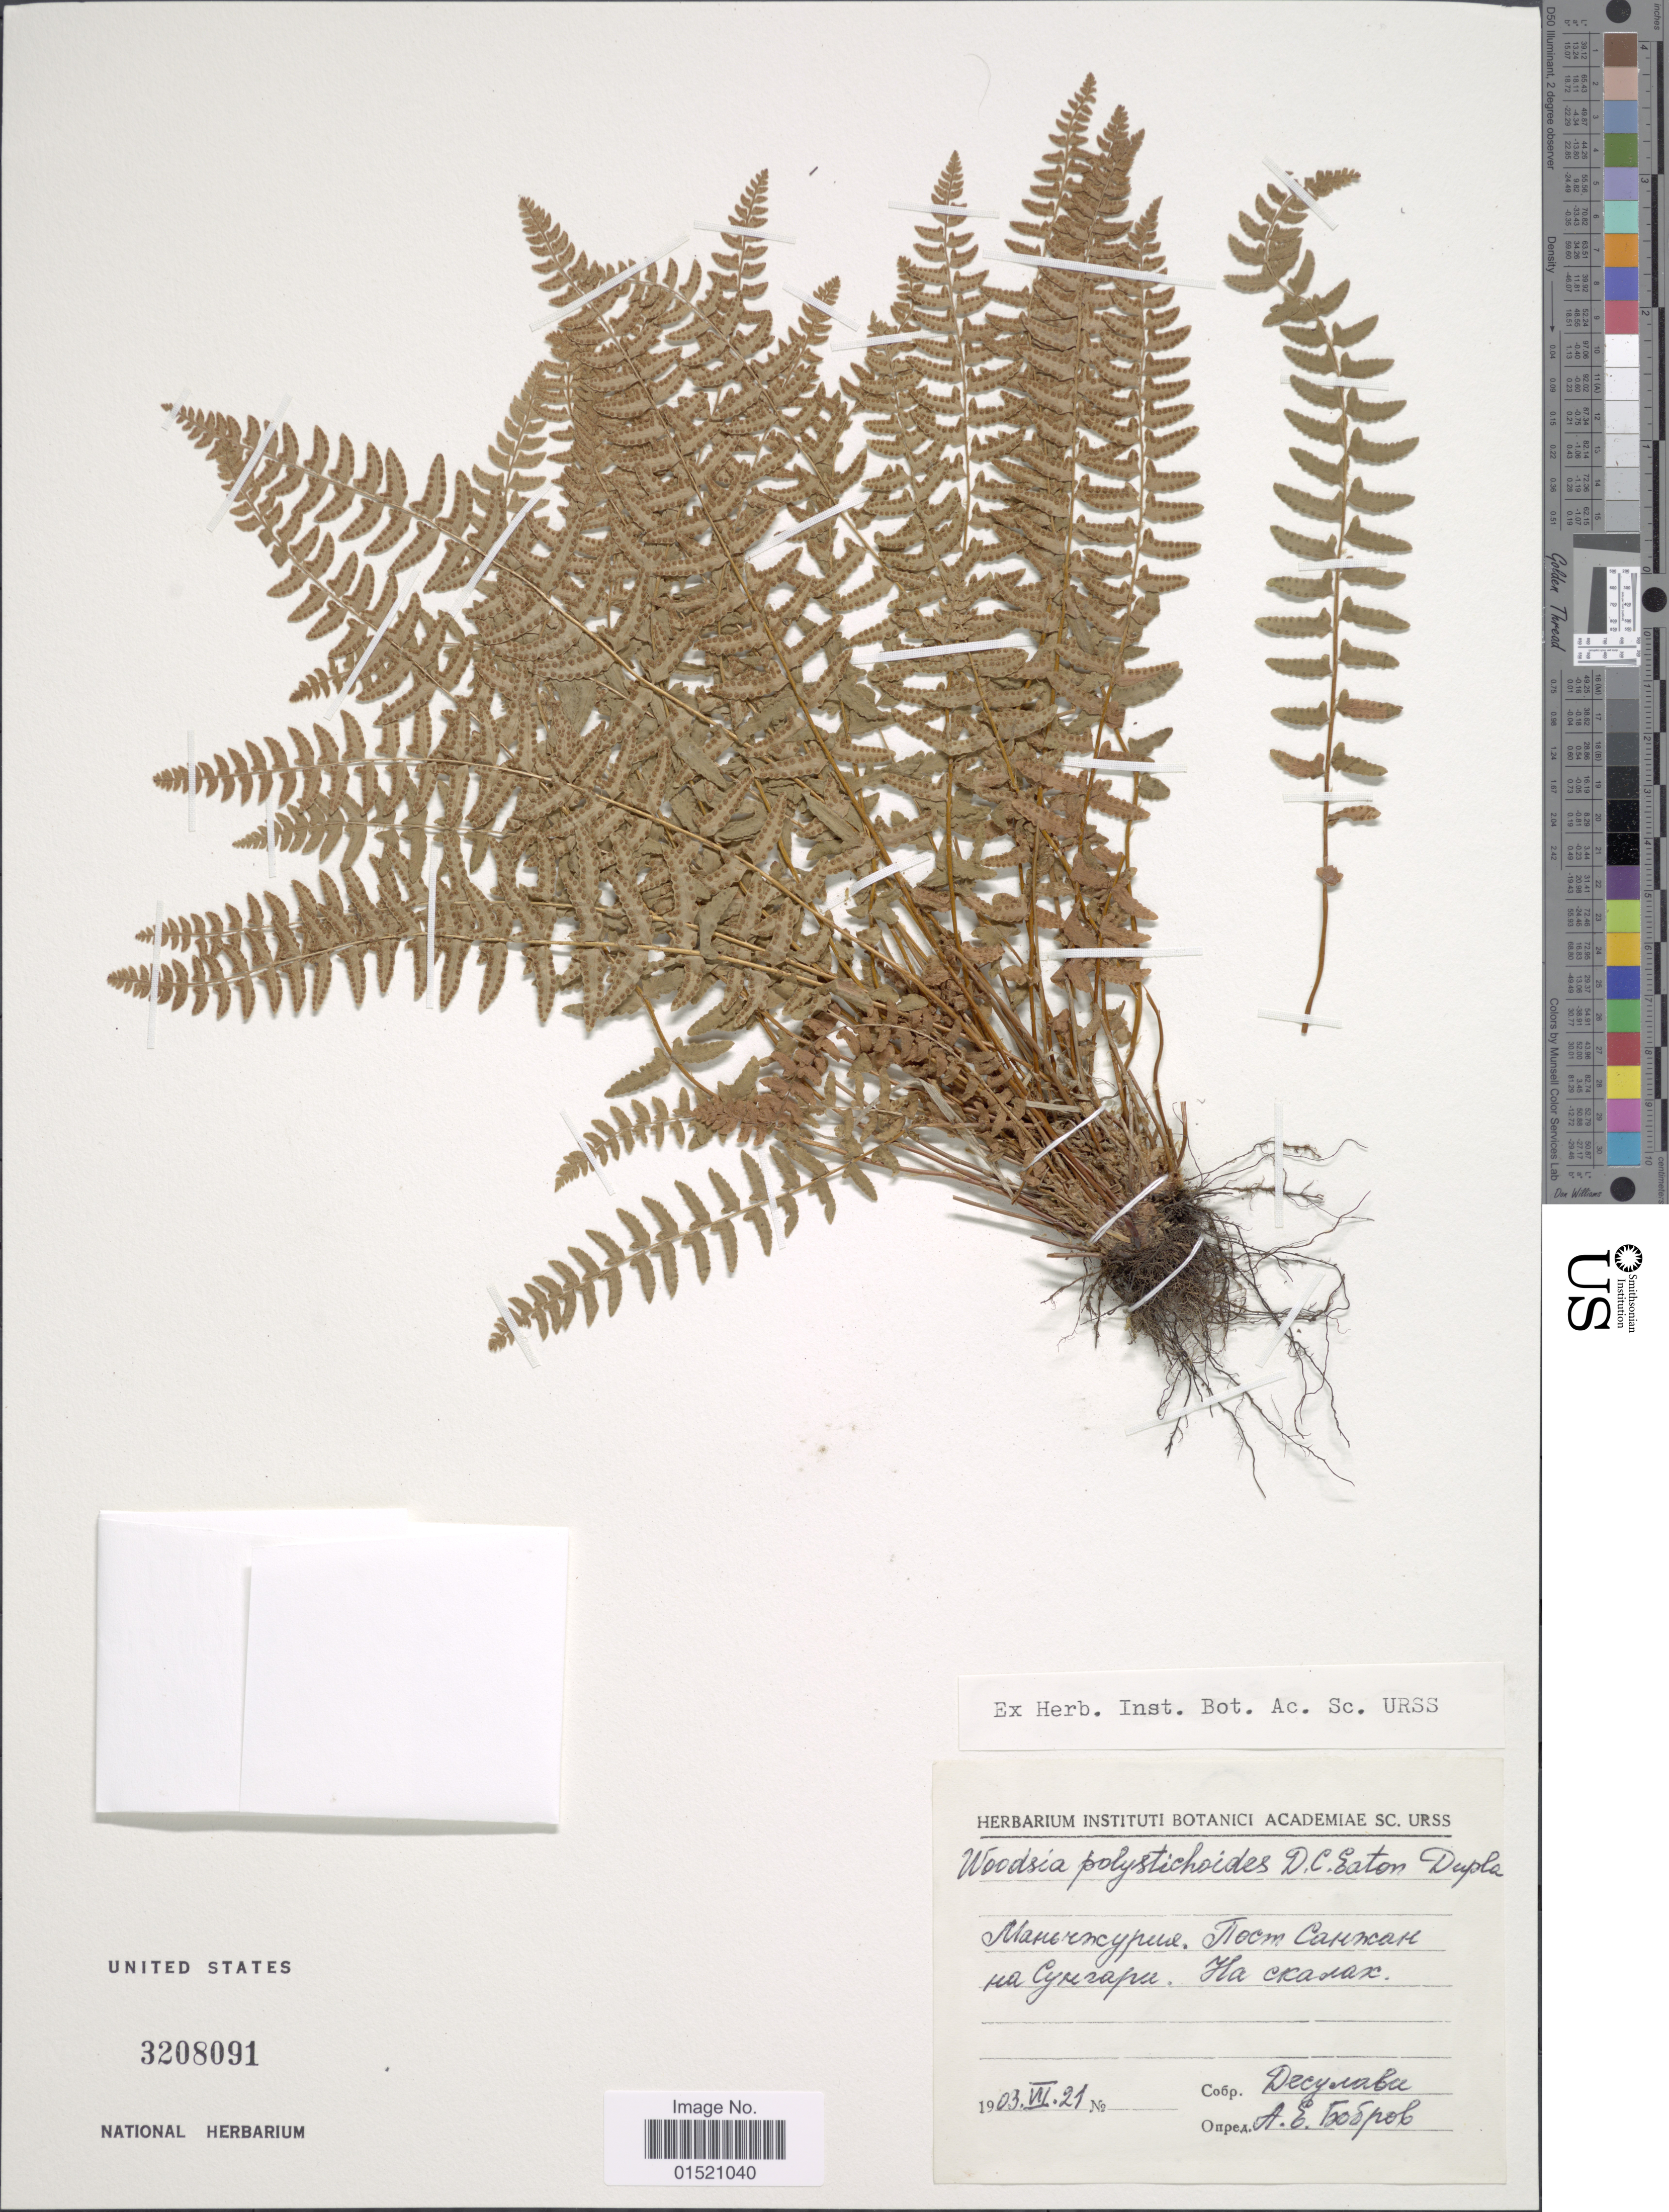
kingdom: Plantae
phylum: Tracheophyta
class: Polypodiopsida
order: Polypodiales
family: Woodsiaceae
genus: Woodsia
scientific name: Woodsia polystichoides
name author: D.C. Eaton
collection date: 1903-07-21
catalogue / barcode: US 3208091